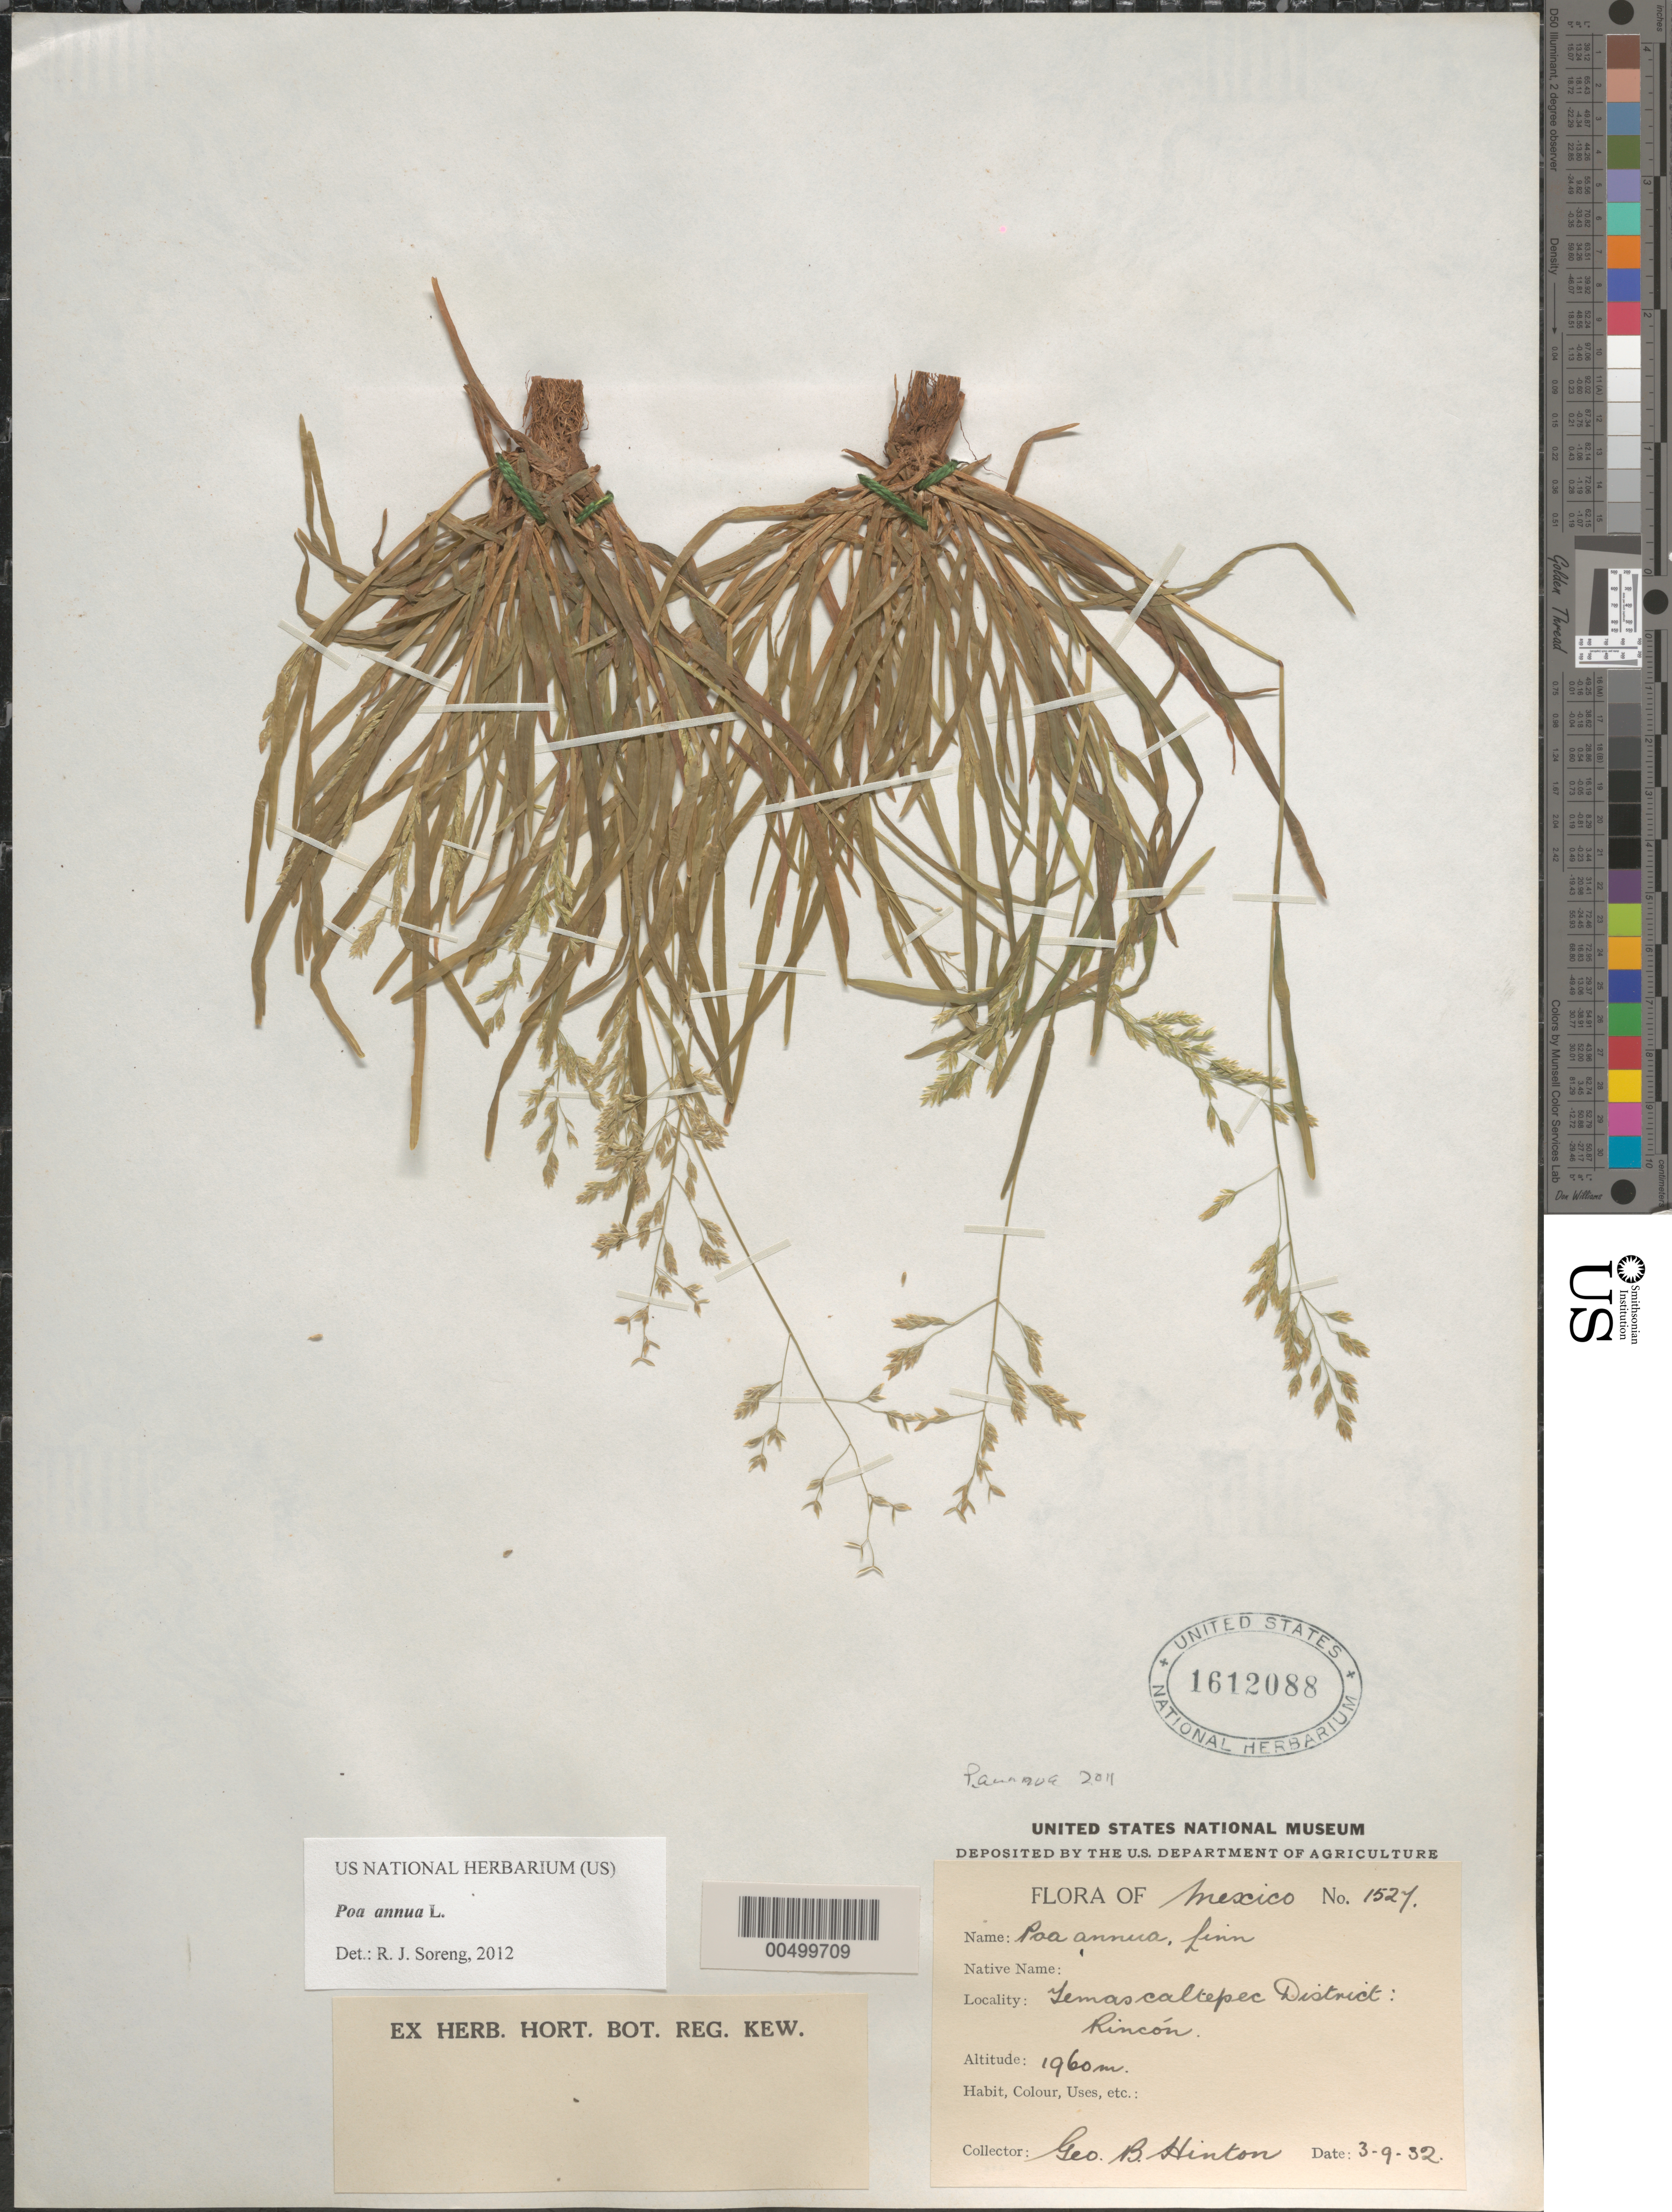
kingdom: Plantae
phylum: Tracheophyta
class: Liliopsida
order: Poales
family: Poaceae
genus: Poa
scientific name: Poa annua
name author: L.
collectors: G. B. Hinton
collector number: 1527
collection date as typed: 3 Sep 1932 or 9 Mar 1932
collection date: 1932-03-09 or 1932-09-03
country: Mexico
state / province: México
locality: Temascaltepec Dist, Rincón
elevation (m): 1960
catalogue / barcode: US 1612088